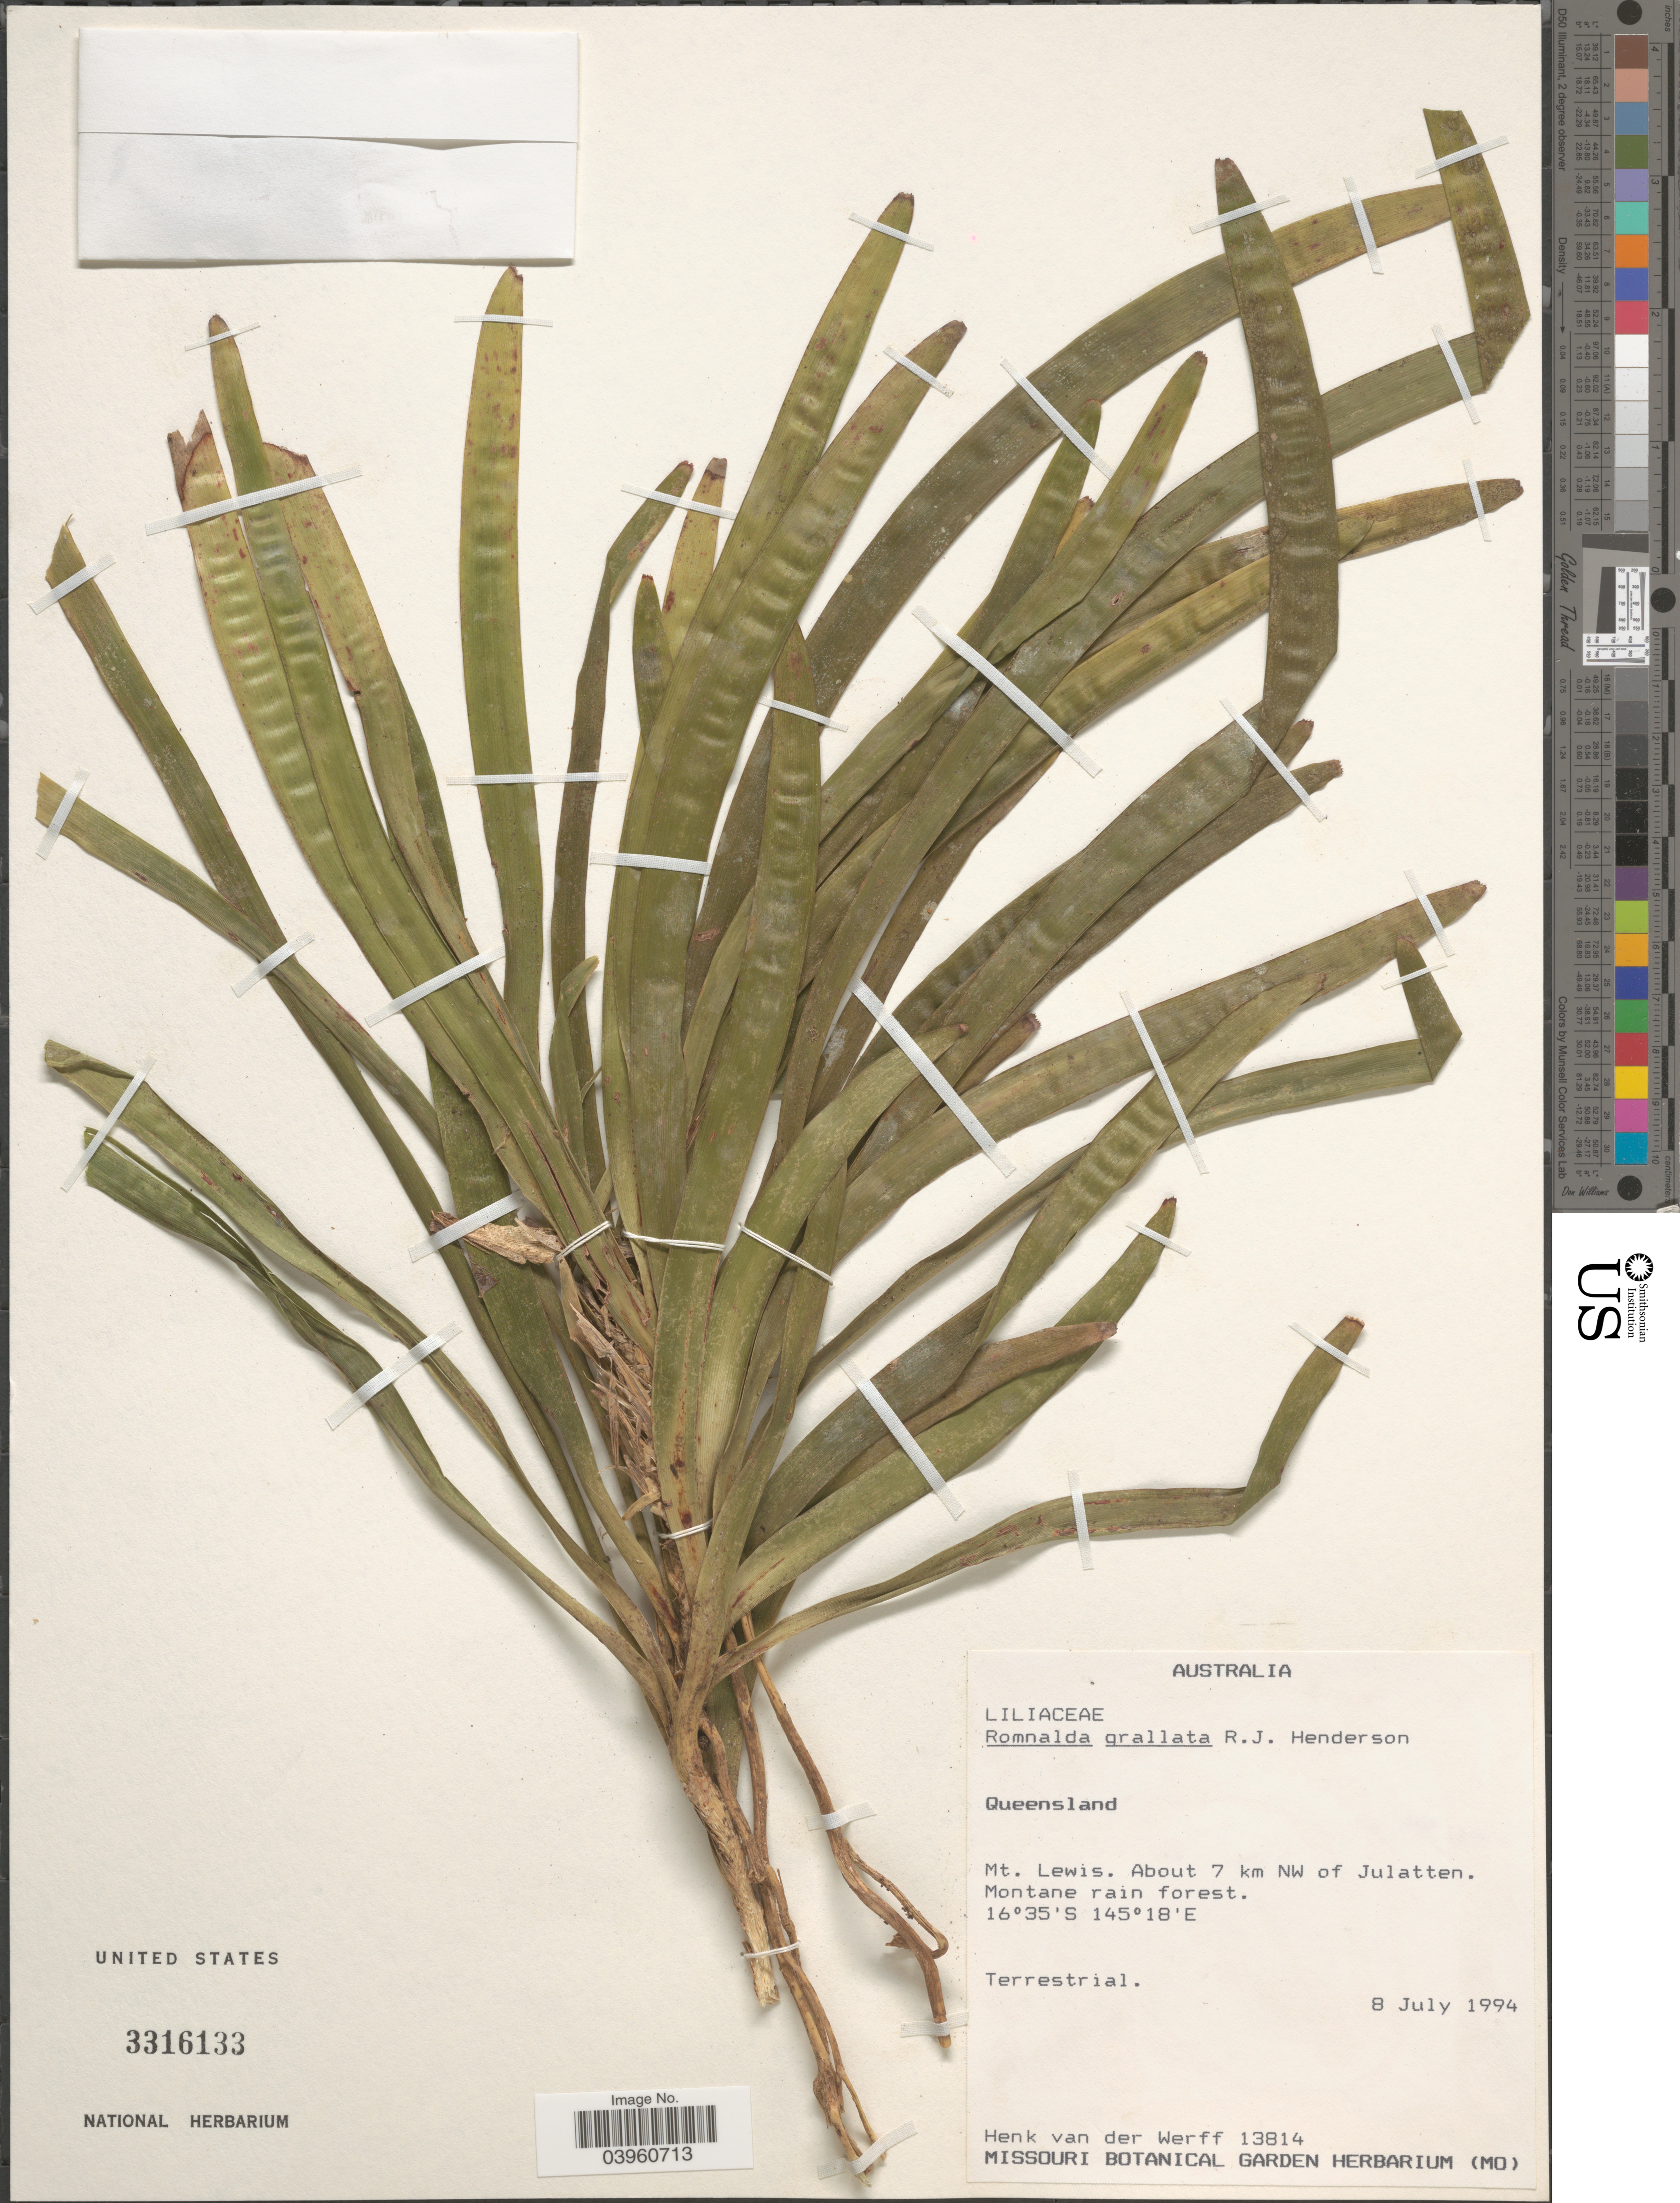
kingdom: Plantae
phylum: Tracheophyta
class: Liliopsida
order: Asparagales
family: Asparagaceae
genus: Romnalda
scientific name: Romnalda grallata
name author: R.J.F. Hend.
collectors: H. van der Werff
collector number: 13814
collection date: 1994-07-08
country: Australia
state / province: Queensland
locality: Mt. Lewis. About 7 km NW of Julatten.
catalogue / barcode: US 3316133